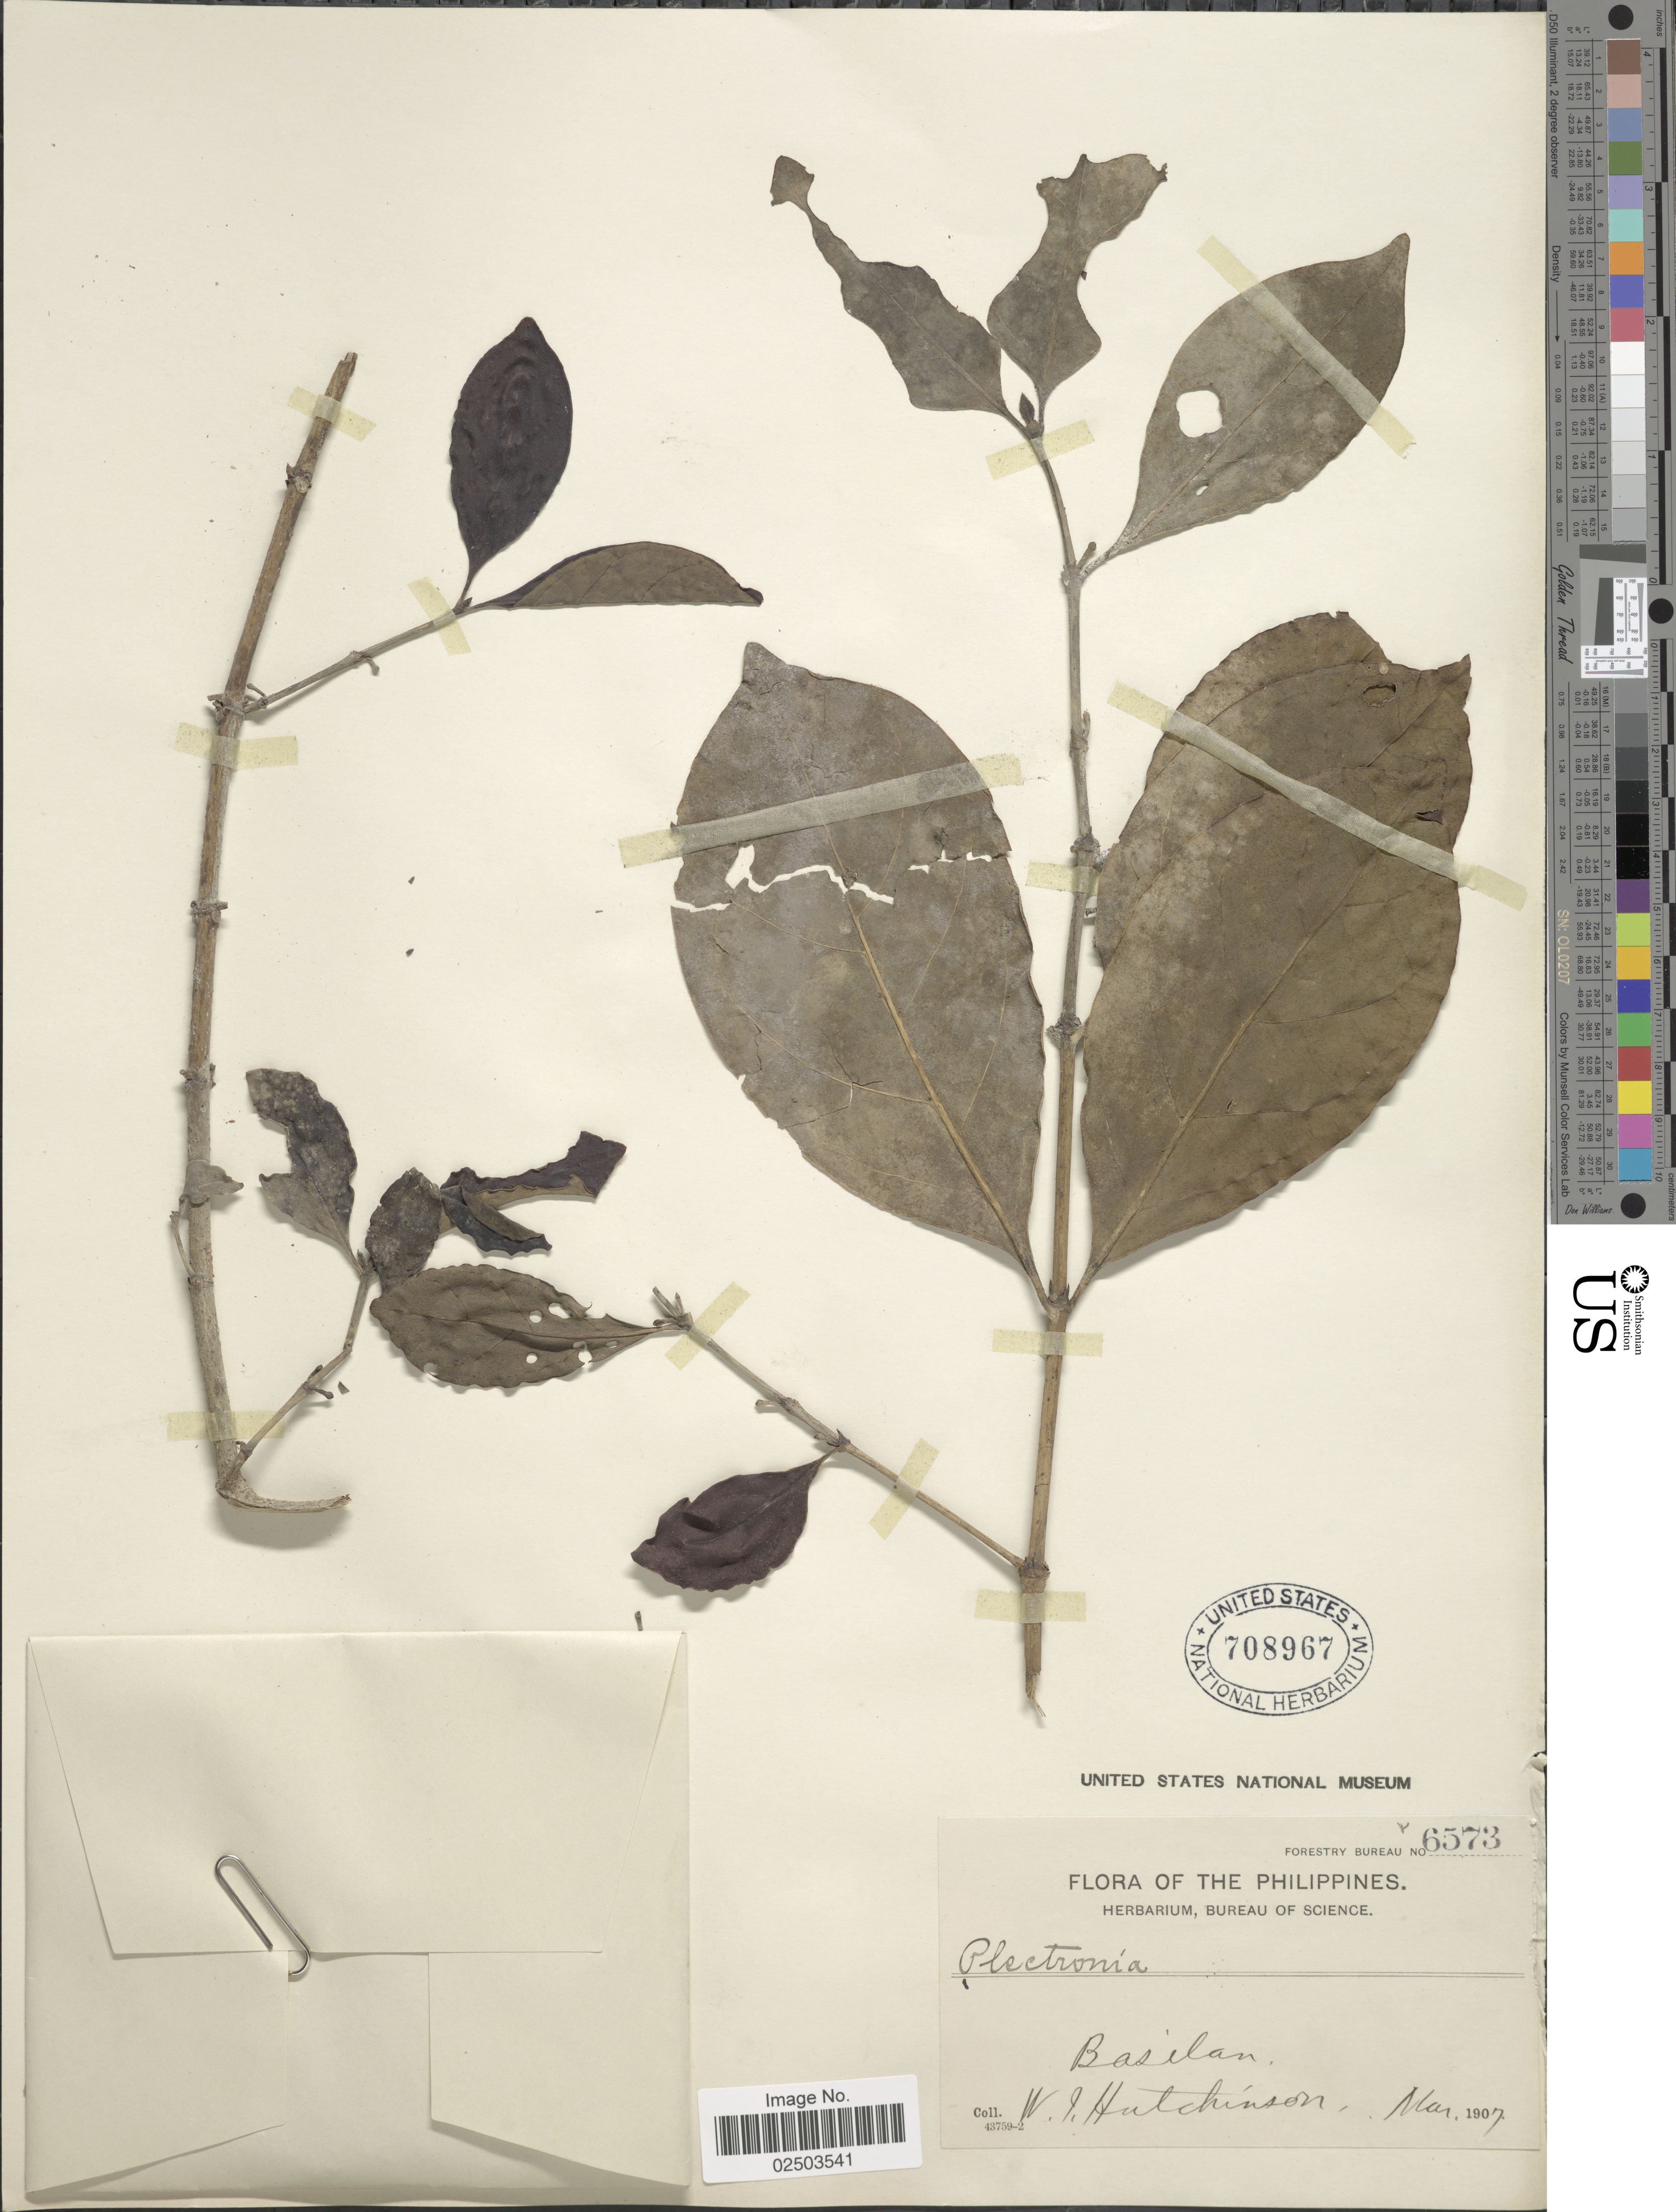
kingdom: Plantae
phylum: Tracheophyta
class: Magnoliopsida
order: Gentianales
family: Rubiaceae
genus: Bridsonia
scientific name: Bridsonia chamaedendrum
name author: (Kuntze) Verstraete & A.E. van Wyk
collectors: W. I. Hutchinson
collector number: Forestry Bureau 6573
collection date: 1907-03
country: Philippines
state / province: Muslim Mindanao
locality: Basilan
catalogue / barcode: US 708967